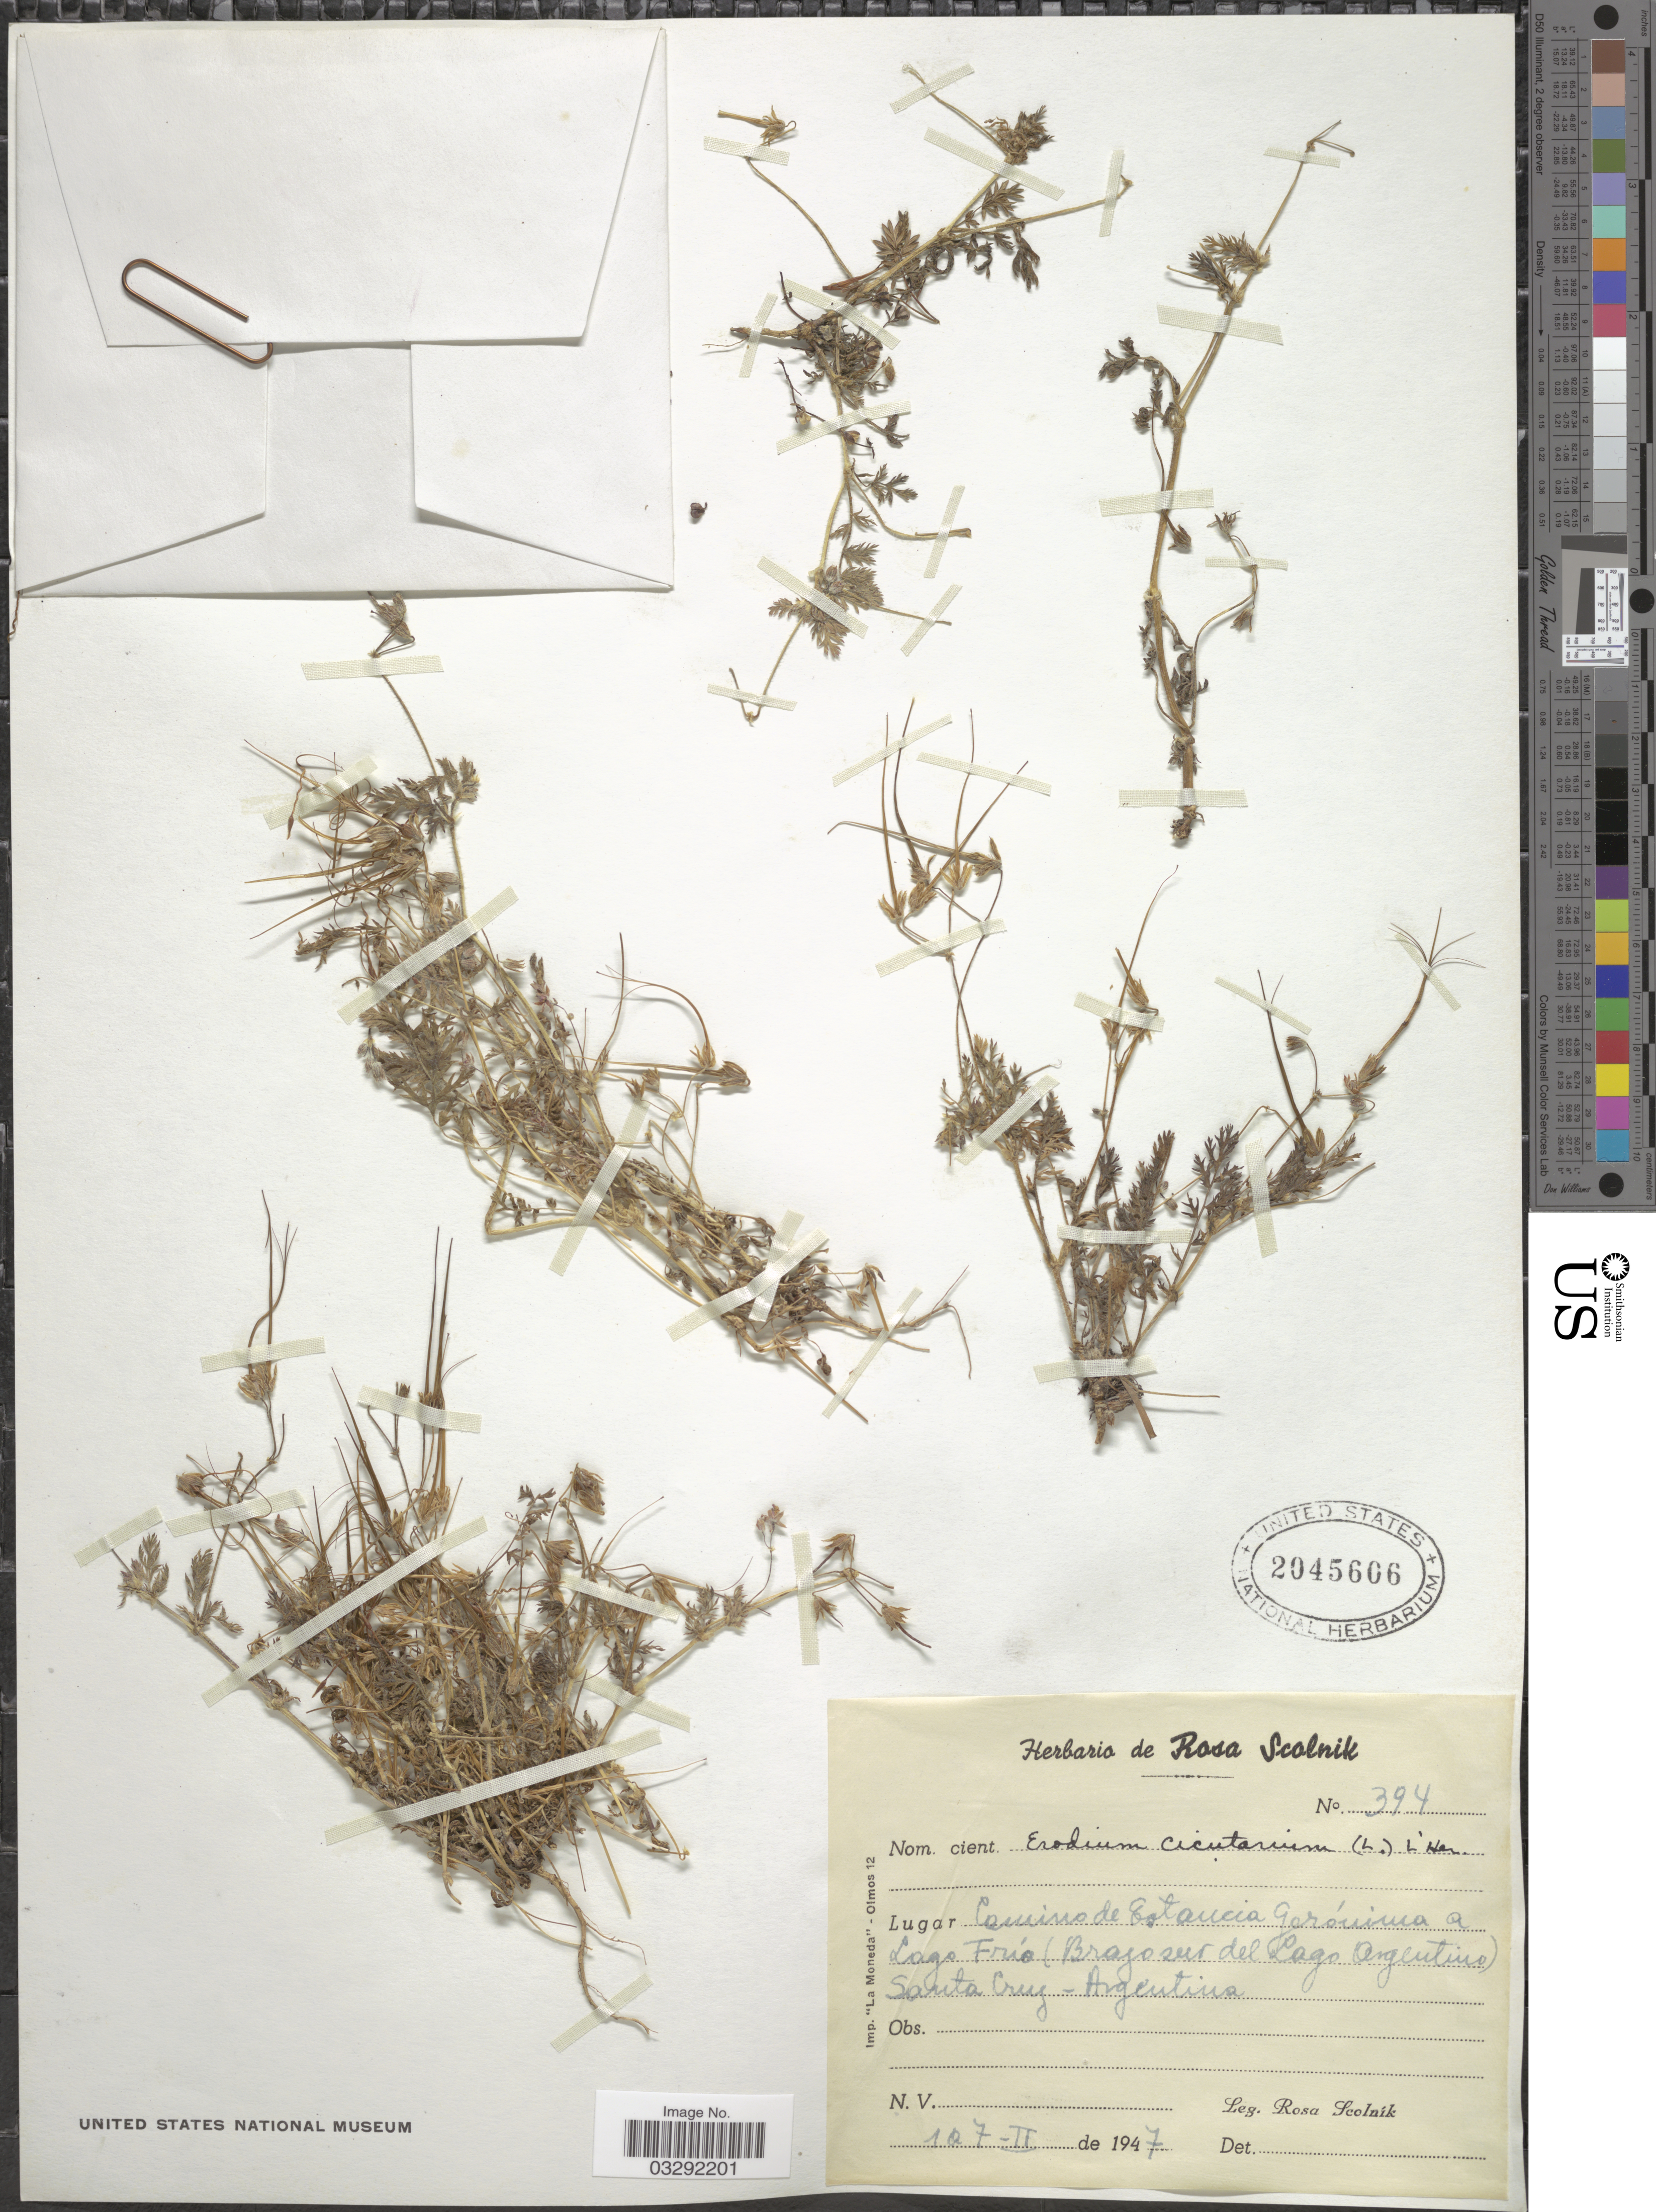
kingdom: Plantae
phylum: Tracheophyta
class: Magnoliopsida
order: Geraniales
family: Geraniaceae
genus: Erodium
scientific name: Erodium cicutarium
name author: (L.) L'Hér.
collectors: R. Scolnik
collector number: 394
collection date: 1947-02-01/1947-02-07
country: Argentina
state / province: Santa Cruz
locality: Camino de Estancia Gerónimo a Lago Frío (Brazo sur del Lago Argentina).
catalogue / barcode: US 2045606